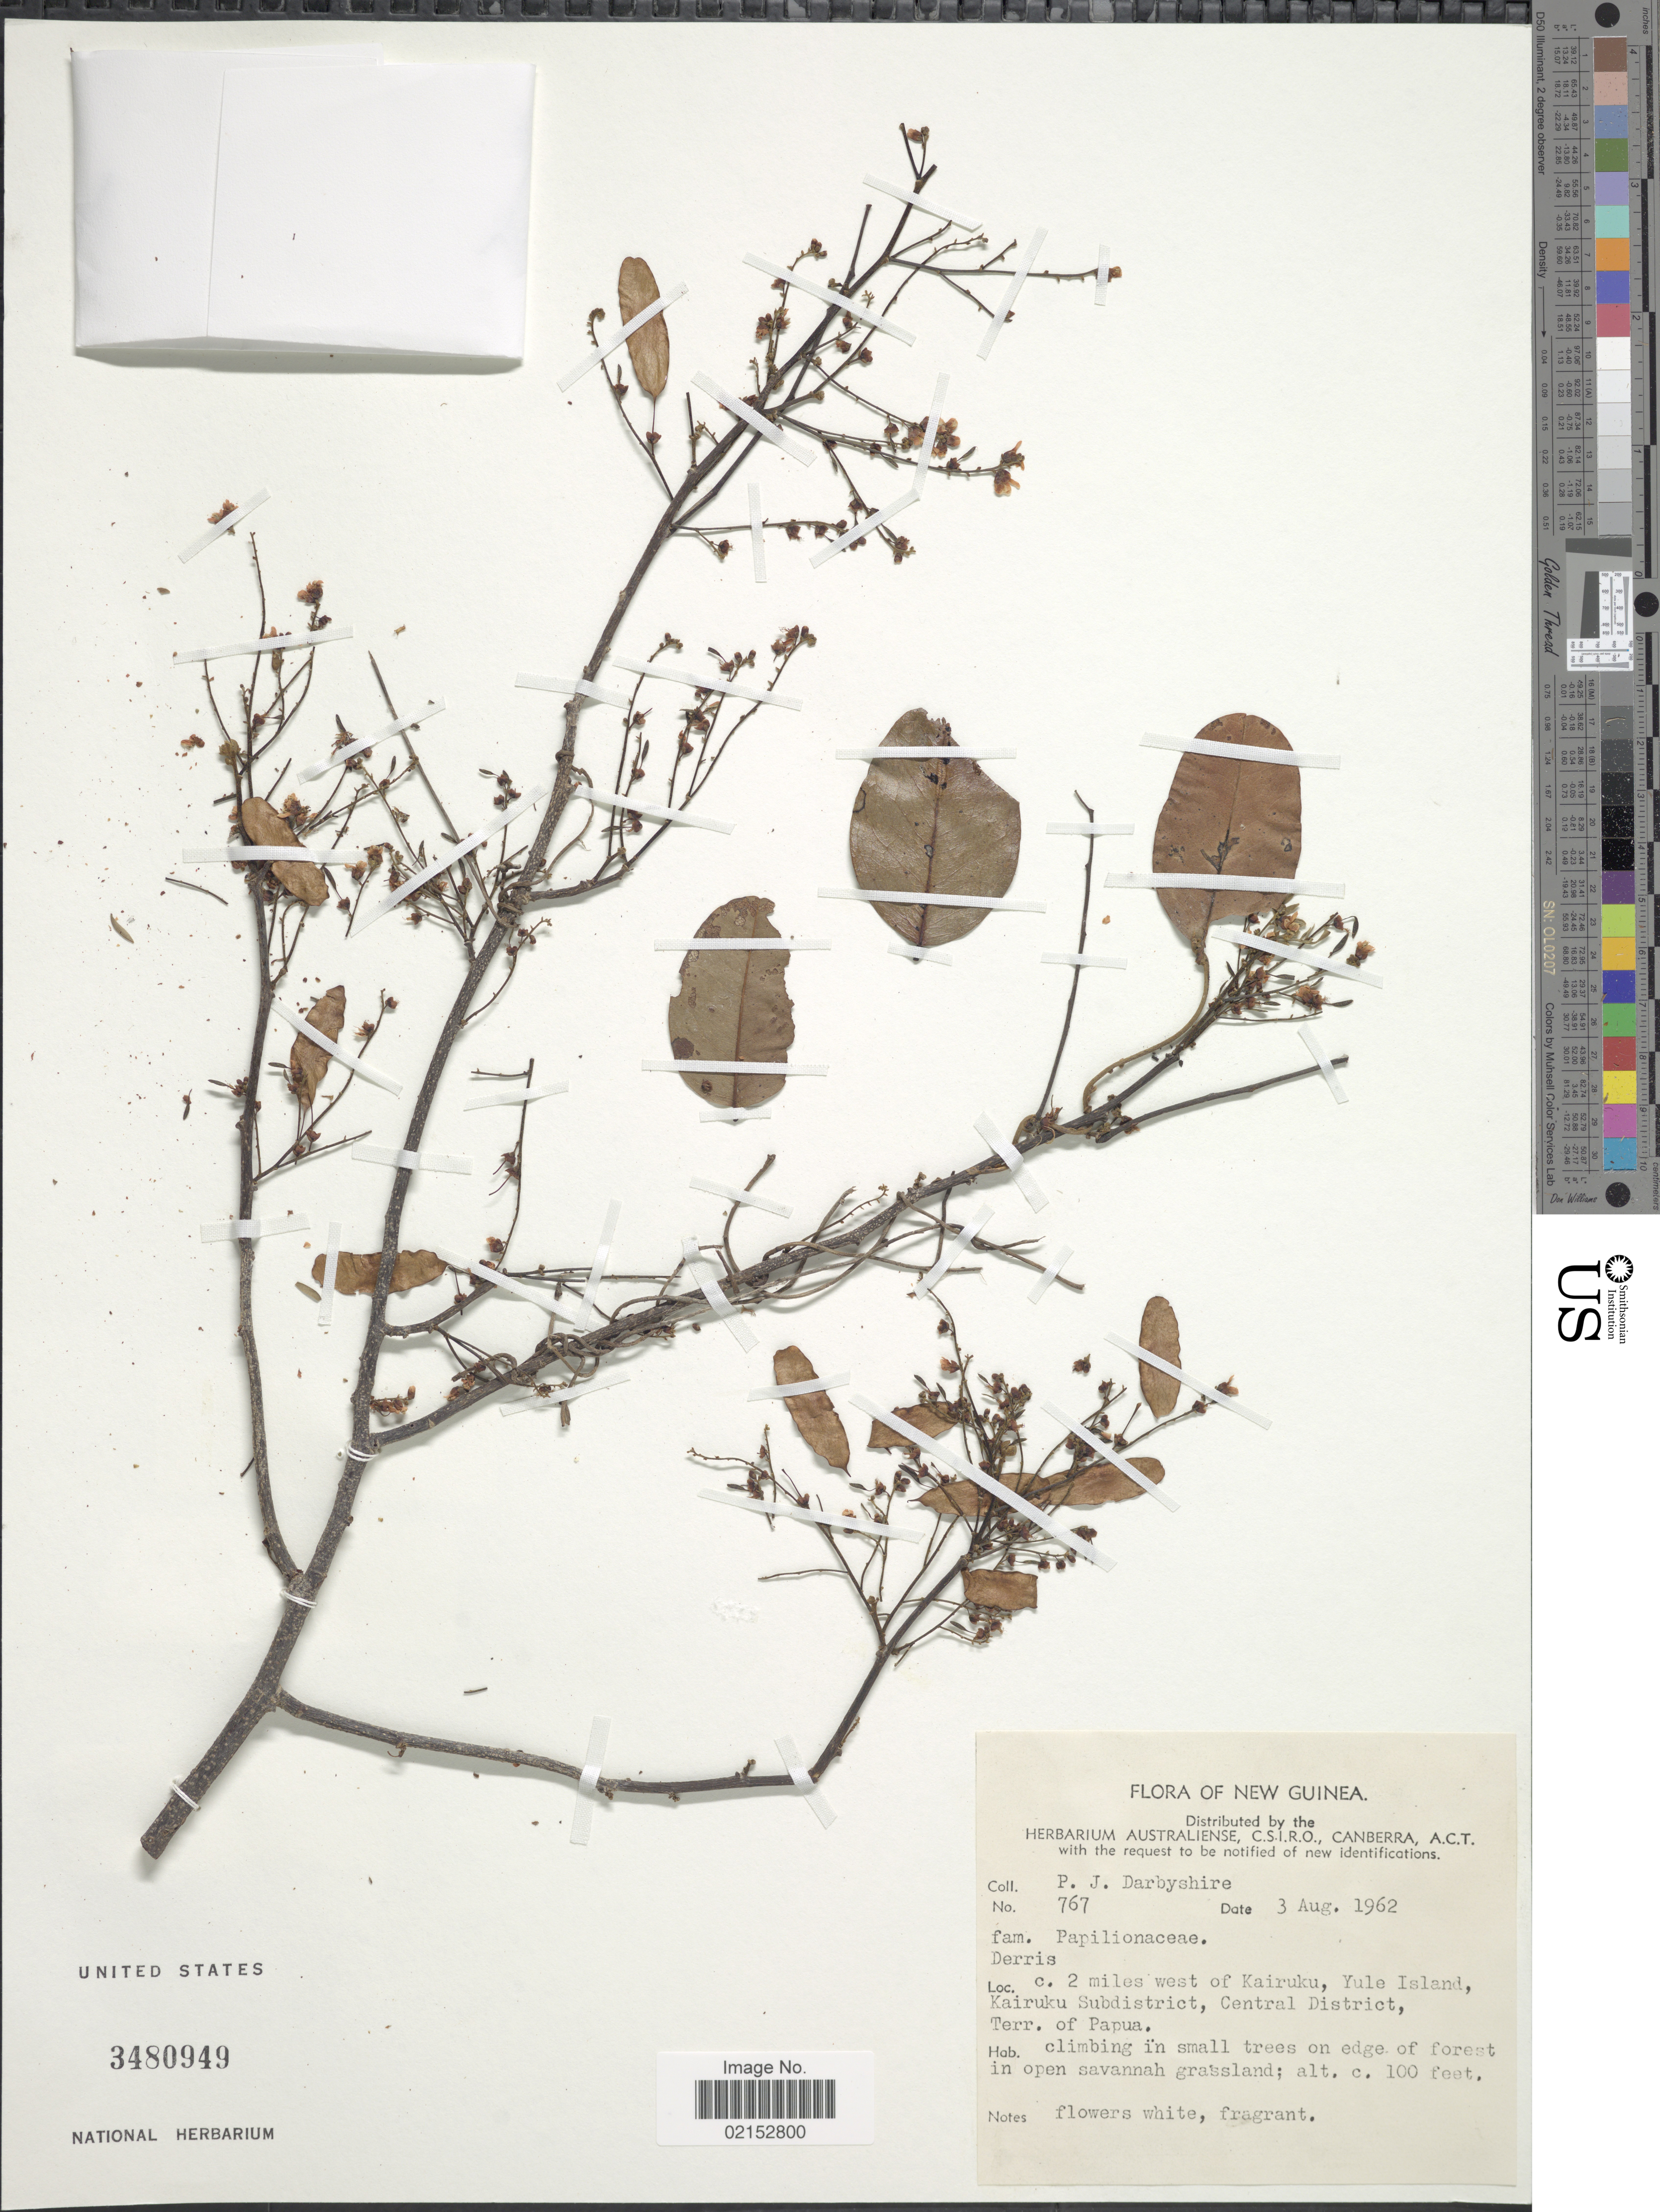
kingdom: Plantae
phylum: Tracheophyta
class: Magnoliopsida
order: Fabales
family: Fabaceae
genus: Derris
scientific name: Derris sp.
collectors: P. Darbyshire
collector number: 767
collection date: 1962-08-03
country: Papua New Guinea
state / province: Central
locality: New Guinea, c. 2 miles west of Kairuku, Yule Island, Kairuku Subdistrict, Central District, Terr. of Papua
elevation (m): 30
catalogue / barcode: US 3480949